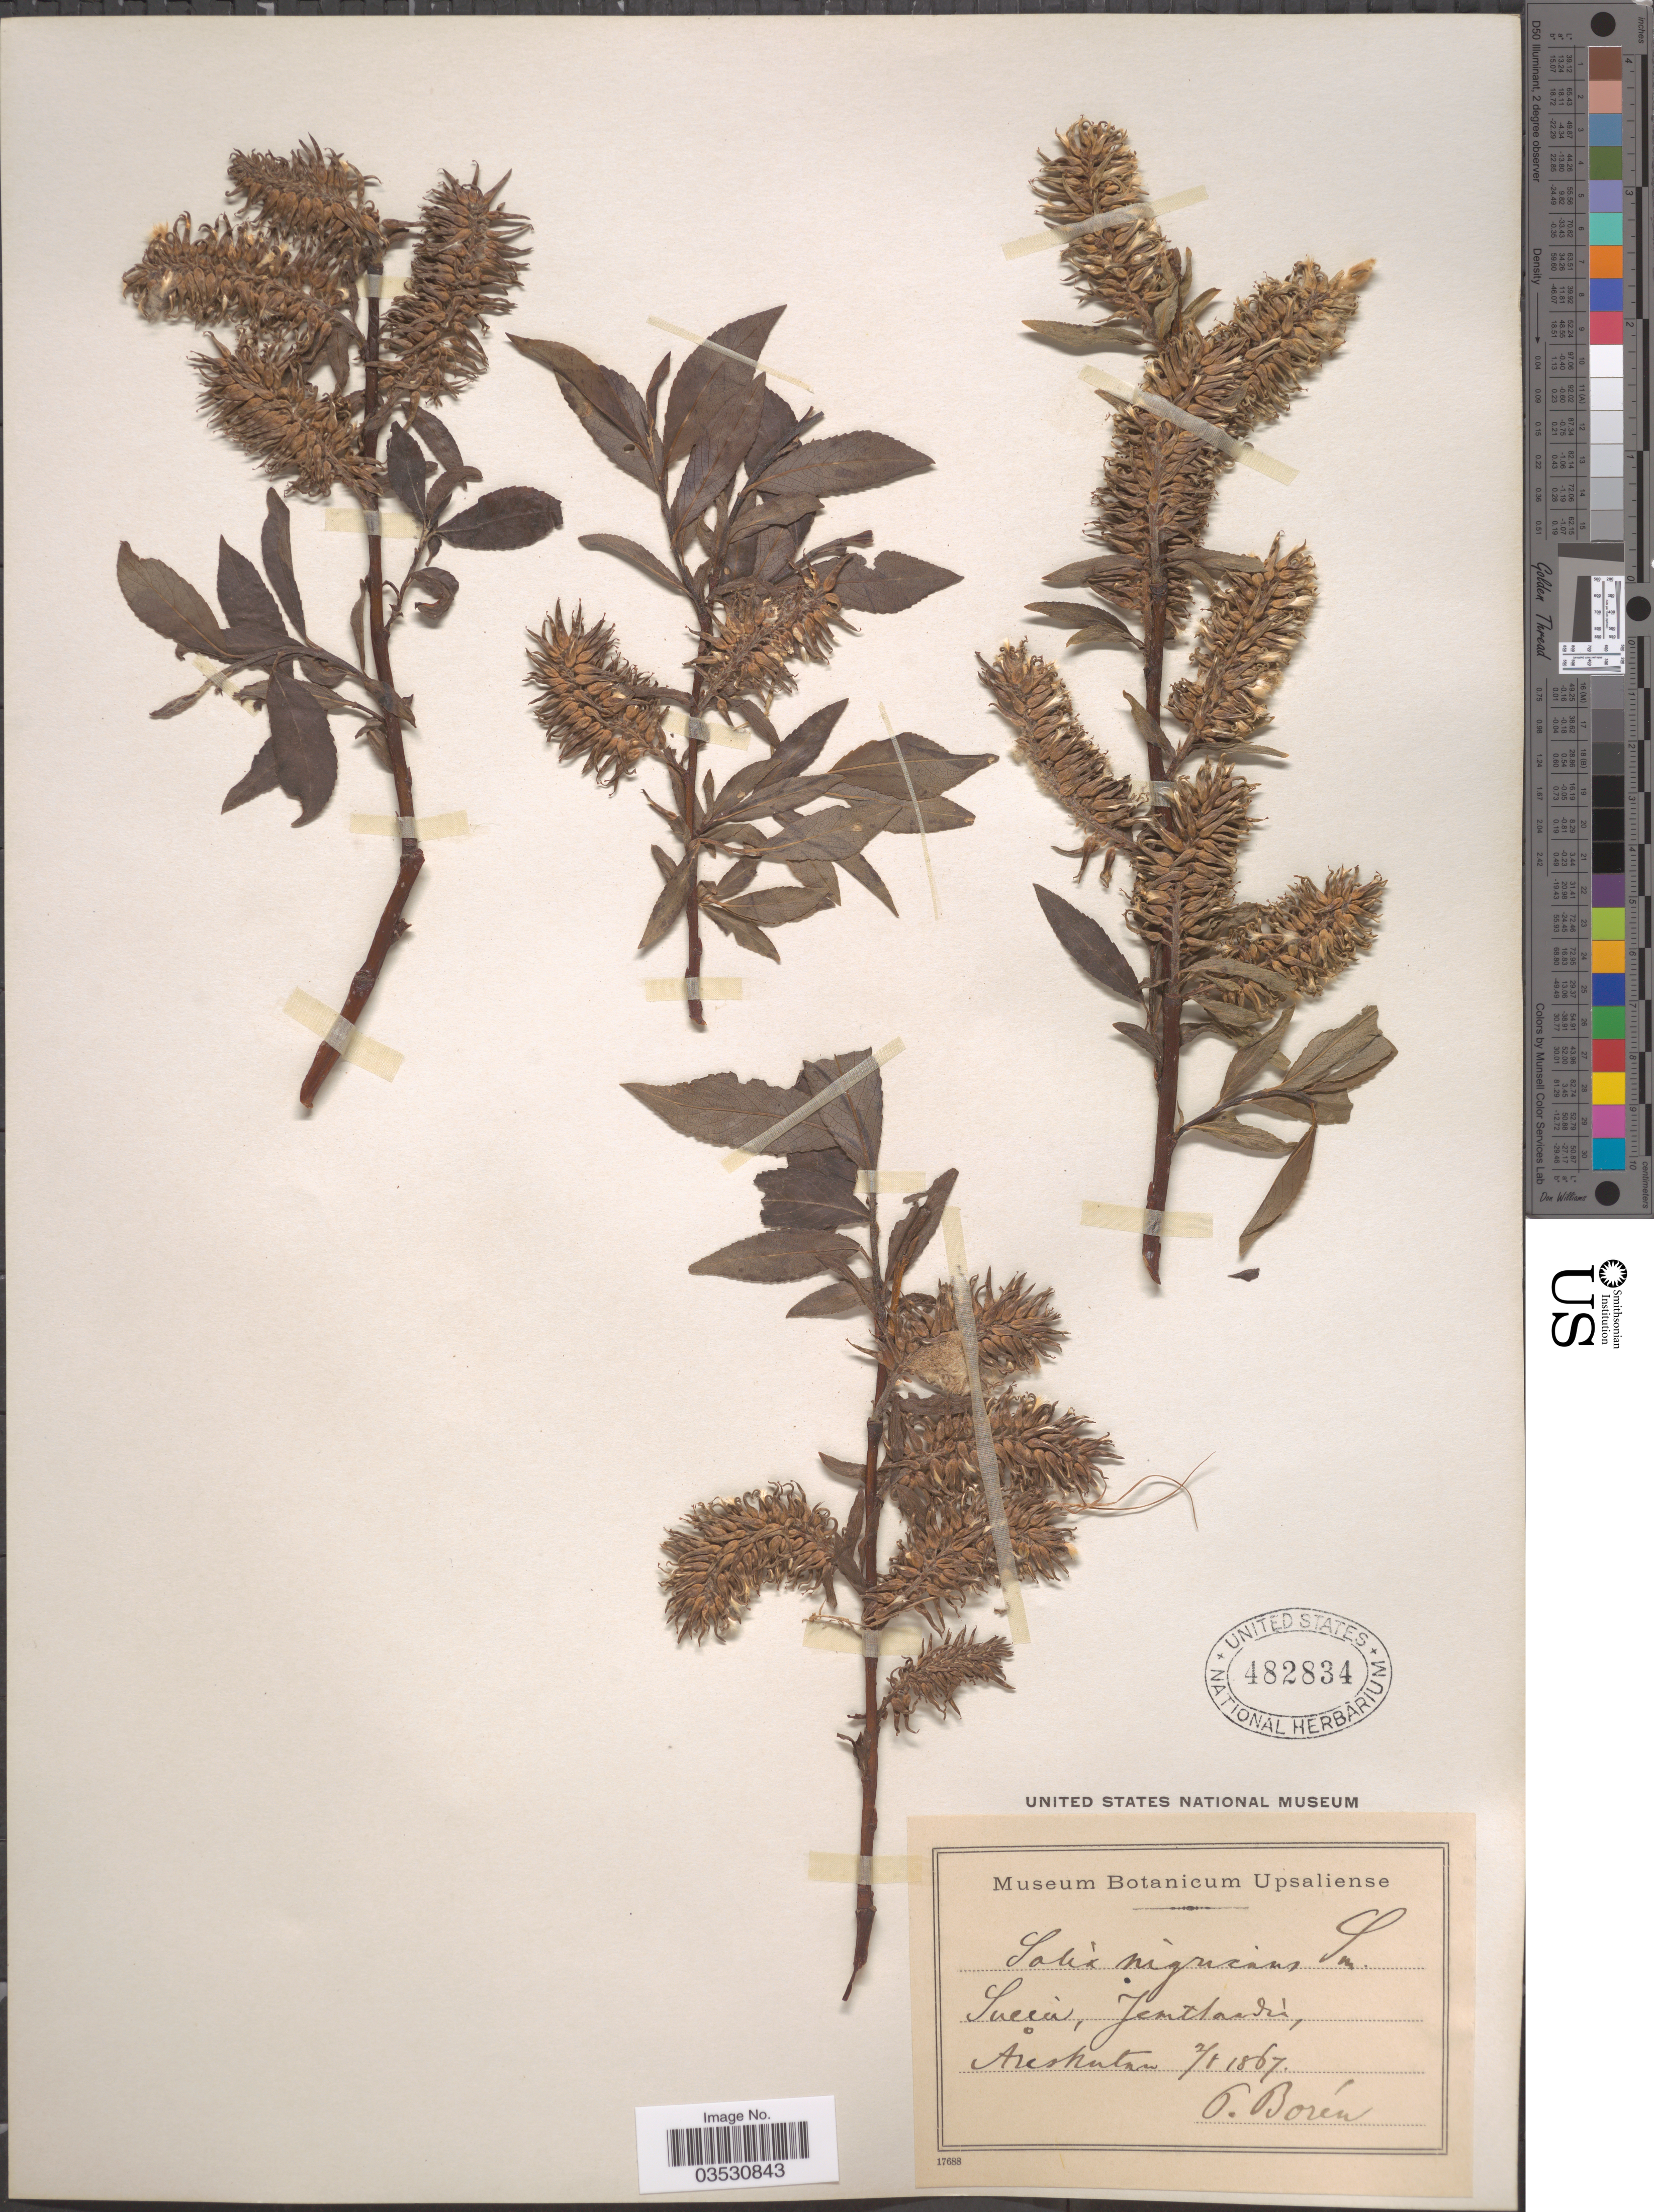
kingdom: Plantae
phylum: Tracheophyta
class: Magnoliopsida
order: Malpighiales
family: Salicaceae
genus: Salix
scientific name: Salix nigricans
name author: Sm.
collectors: P. Borén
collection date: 1867-08-02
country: Sweden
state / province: Jämtland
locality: Suecia. Åreskutan.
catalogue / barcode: US 482834